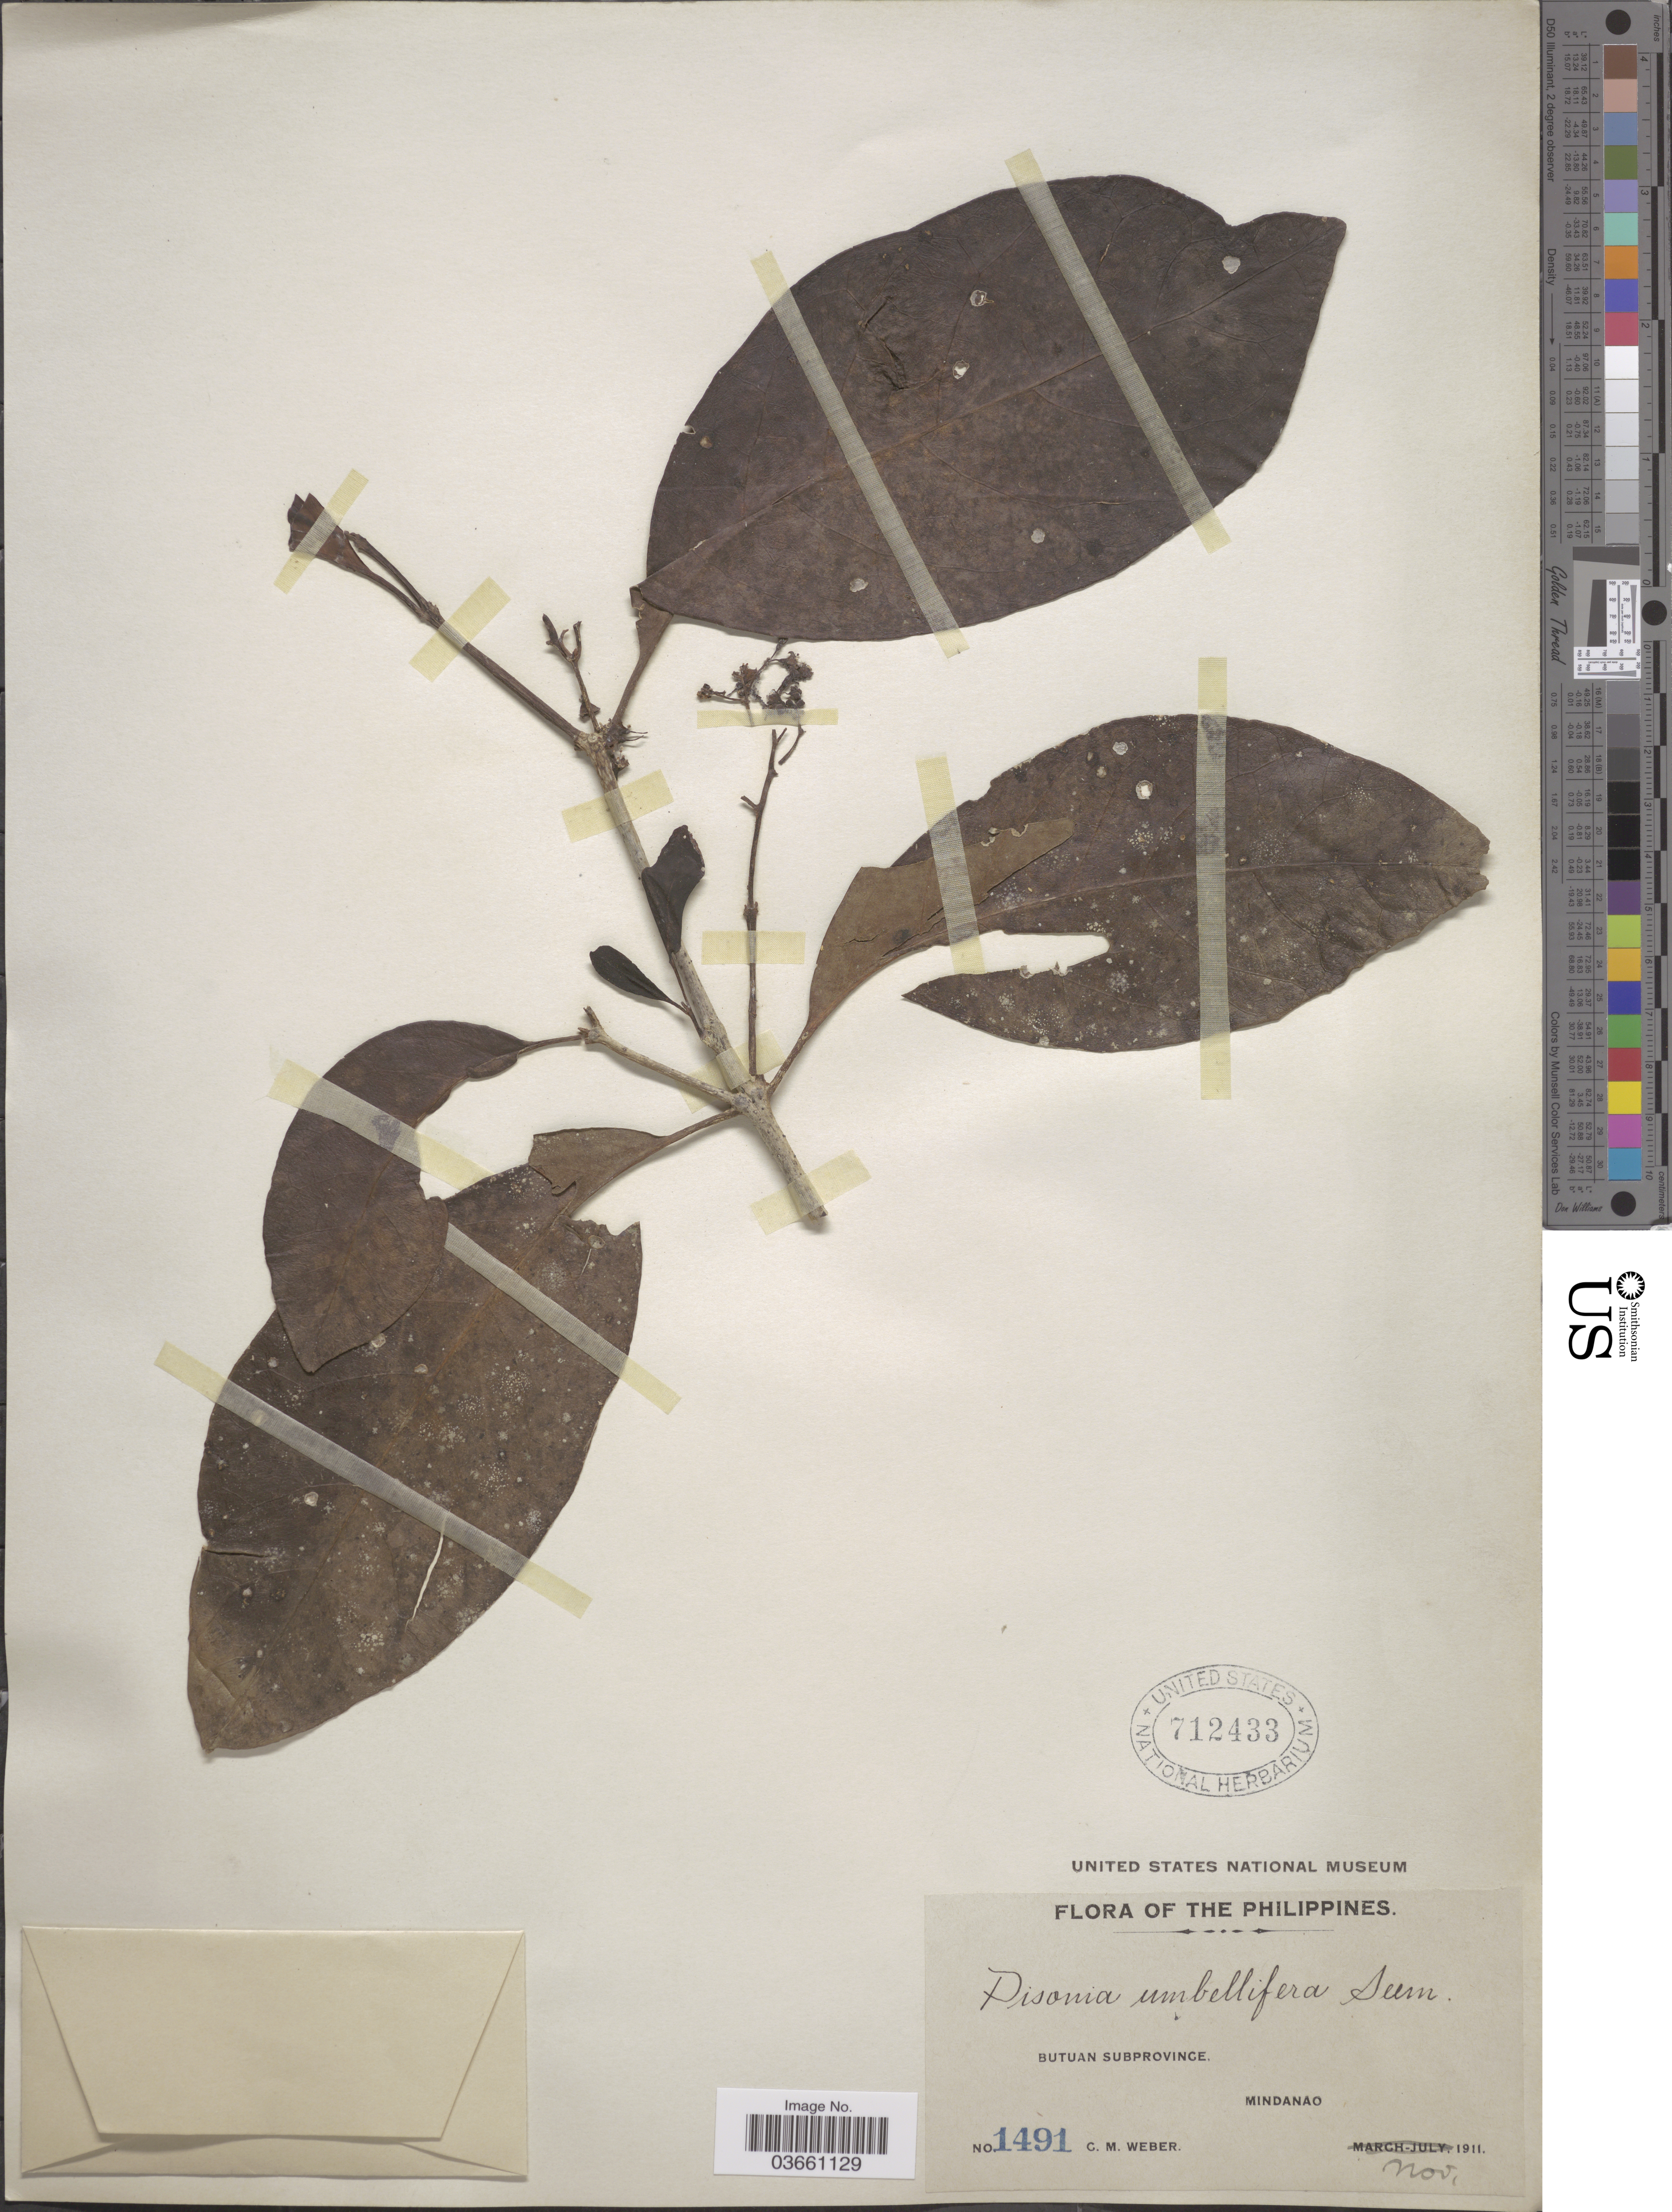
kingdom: Plantae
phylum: Tracheophyta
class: Magnoliopsida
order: Caryophyllales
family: Nyctaginaceae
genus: Pisonia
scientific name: Pisonia umbellifera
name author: (J.R. Forst. & G. Forst.) Seem.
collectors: C. M. Weber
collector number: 1491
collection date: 1911-11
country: Philippines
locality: Butuan Subprovince, Mindanao.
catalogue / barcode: US 712433